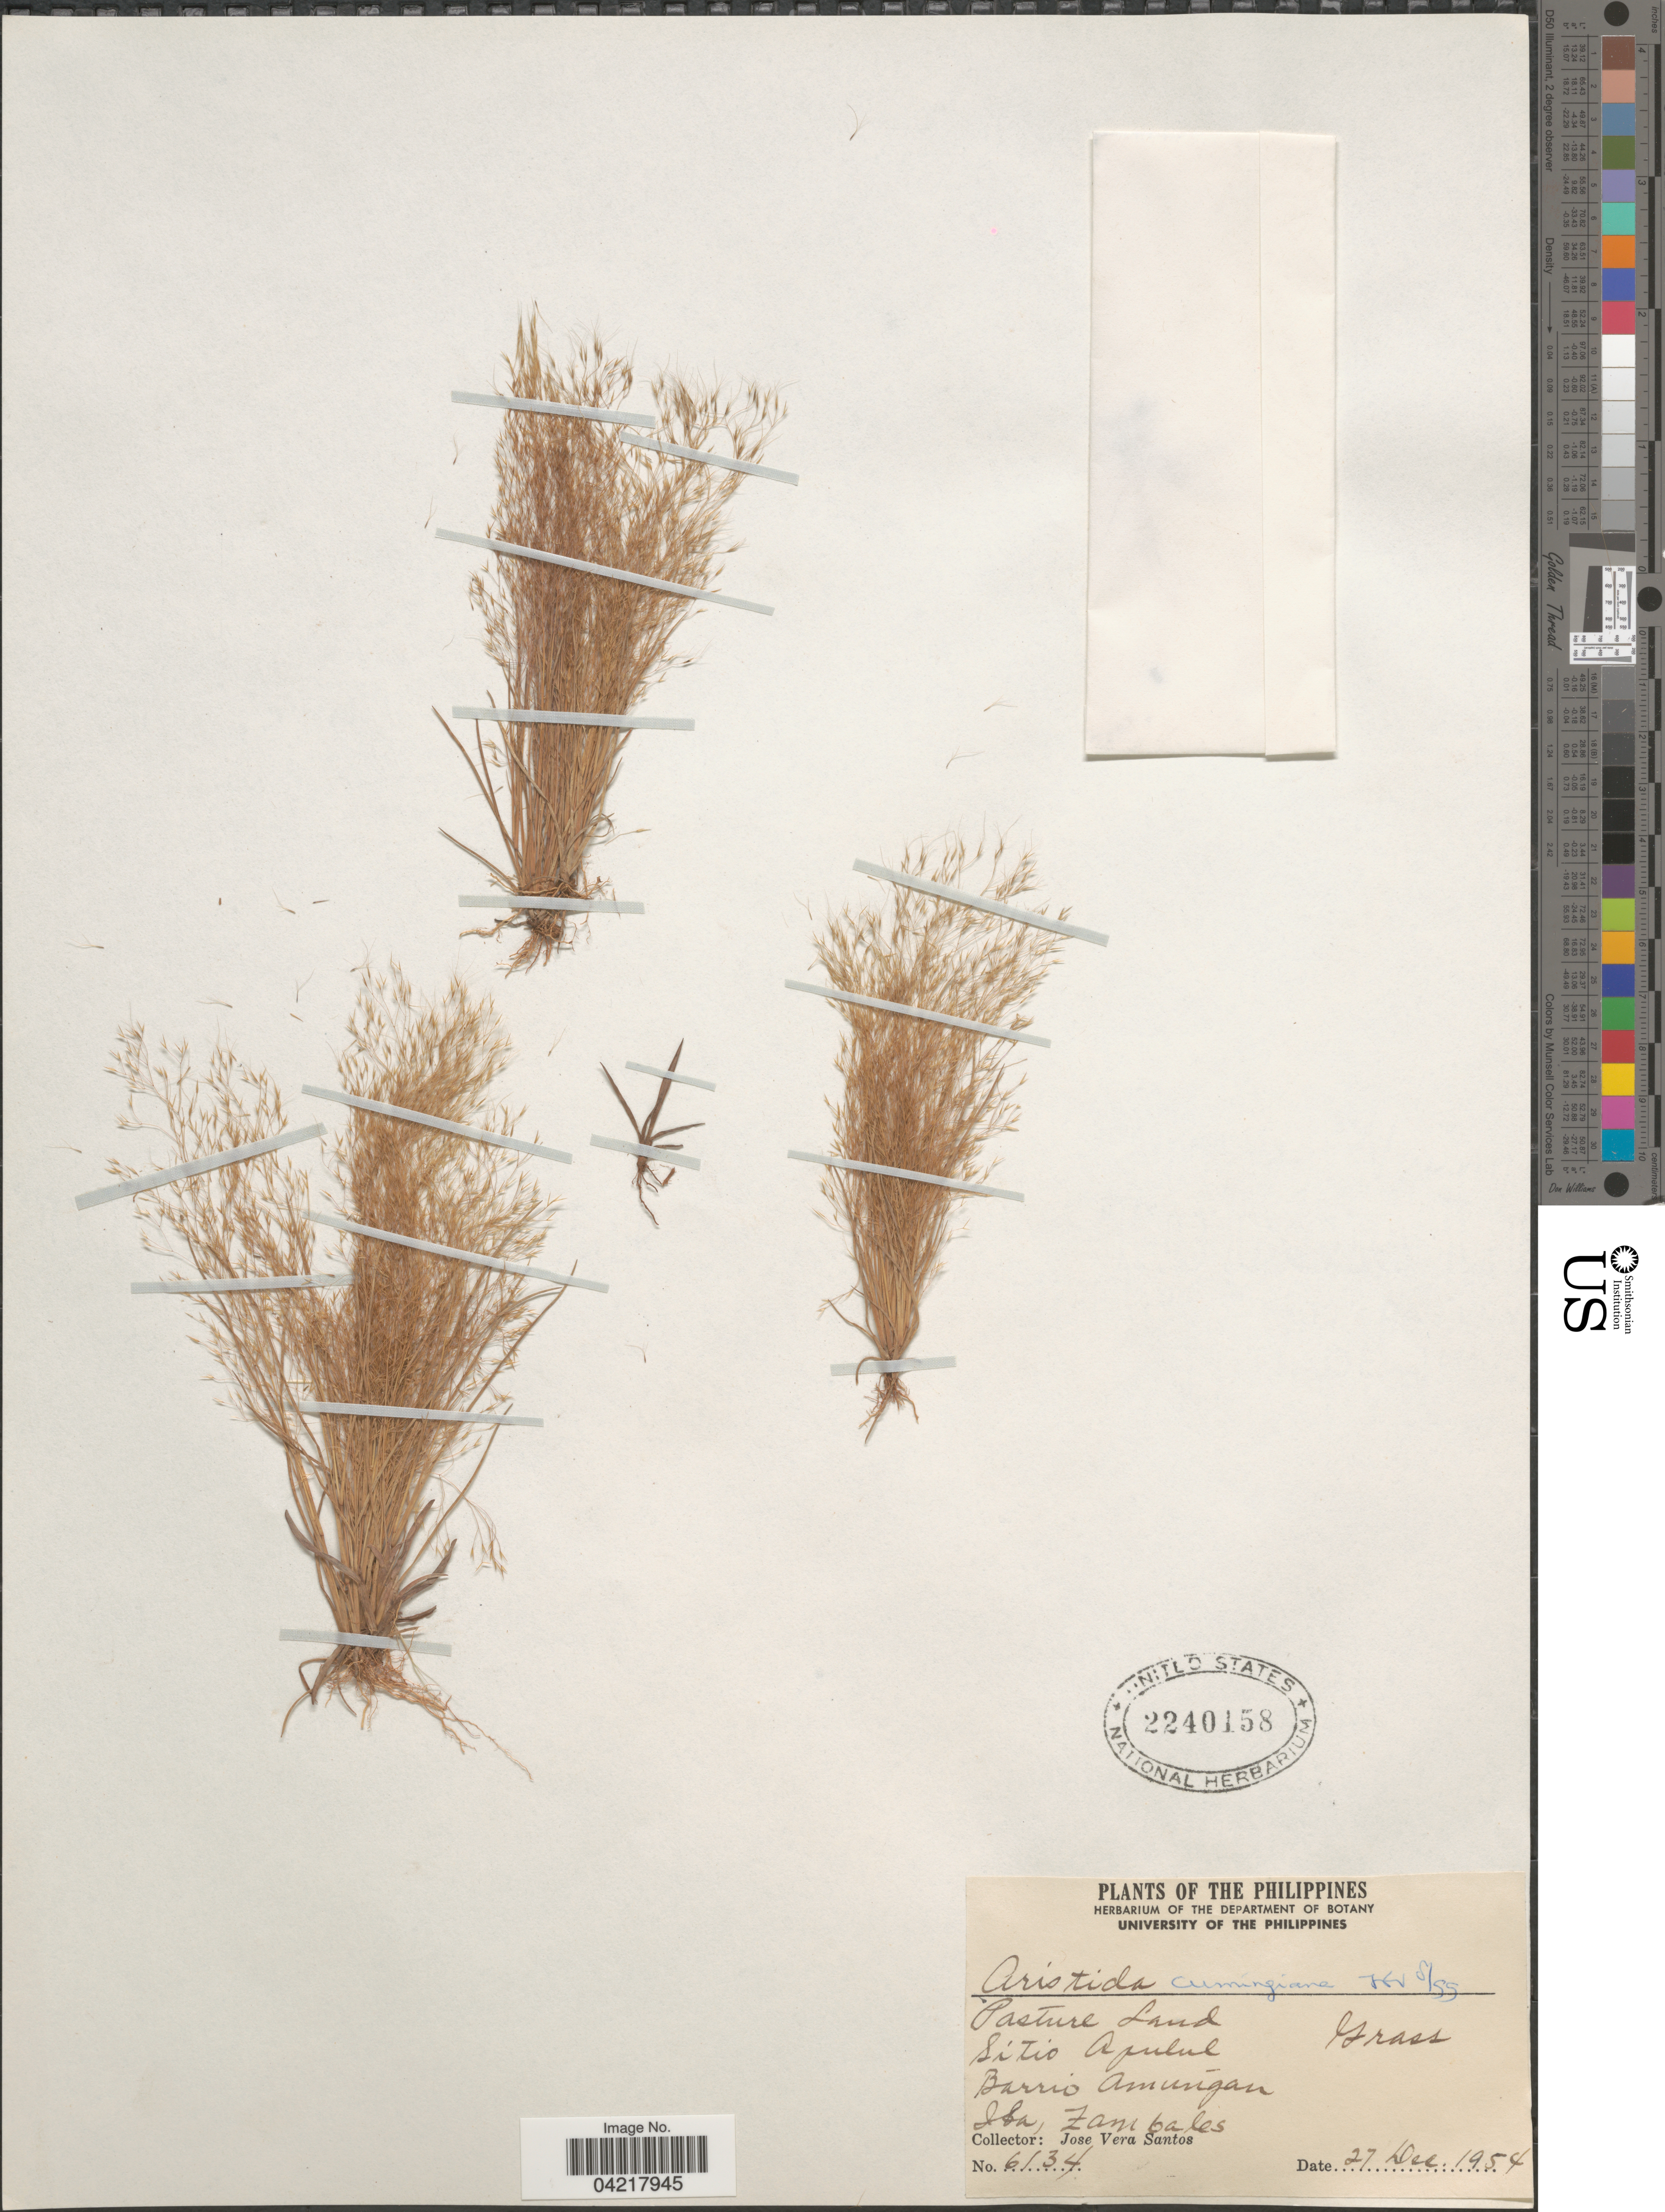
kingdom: Plantae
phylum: Tracheophyta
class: Liliopsida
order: Poales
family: Poaceae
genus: Aristida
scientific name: Aristida cumingiana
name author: Trin. & Rupr.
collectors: J. Santos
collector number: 6134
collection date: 1954-12-27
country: Philippines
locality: Pasture Land. Sitio Apuled. Barrio Amuñgan. Iba, Zambales.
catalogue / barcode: US 2240158